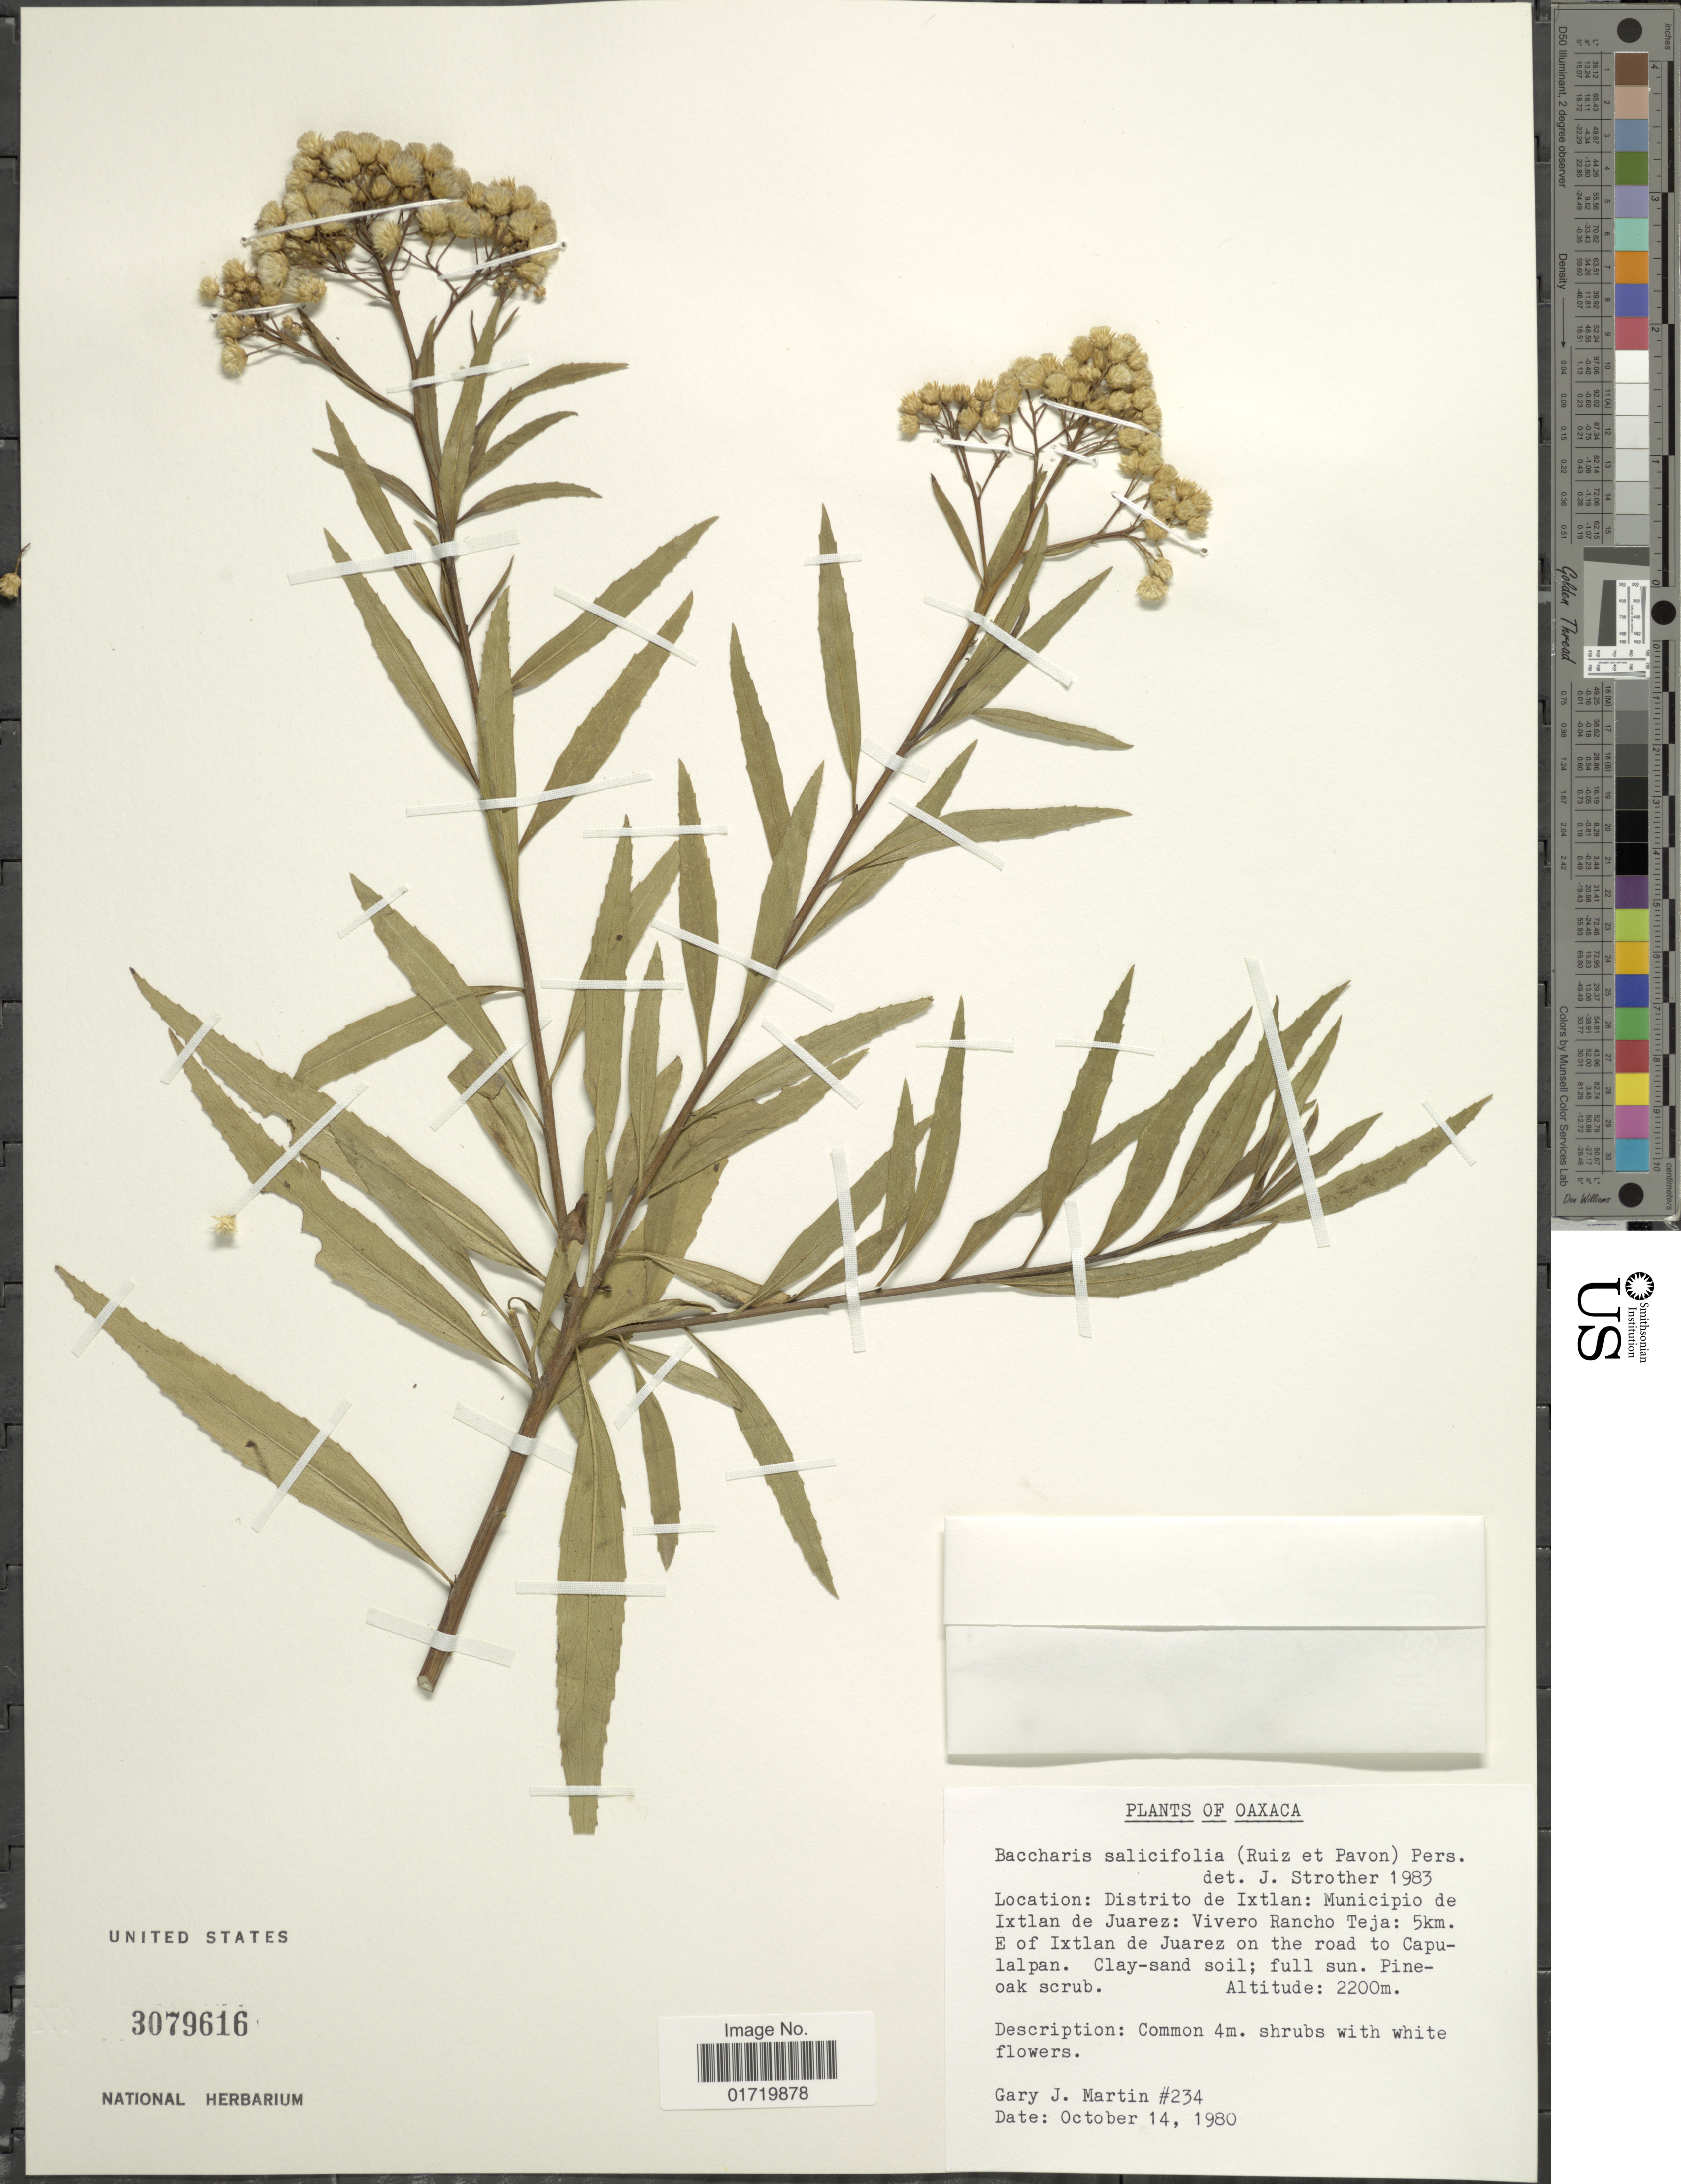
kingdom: Plantae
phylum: Tracheophyta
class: Magnoliopsida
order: Asterales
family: Asteraceae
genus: Baccharis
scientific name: Baccharis salicifolia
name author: (Ruiz & Pav.) Pers.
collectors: G. J. Martin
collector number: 234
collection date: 1980-10-14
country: Mexico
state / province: Oaxaca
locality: Distrito de Ixtlan, Municipio de Ixtlan de Juarez, Vivero Rancho Teja, 5 km E of Ixtlan de Juarez on the road to Capulalpan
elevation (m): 2200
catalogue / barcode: US 3079616